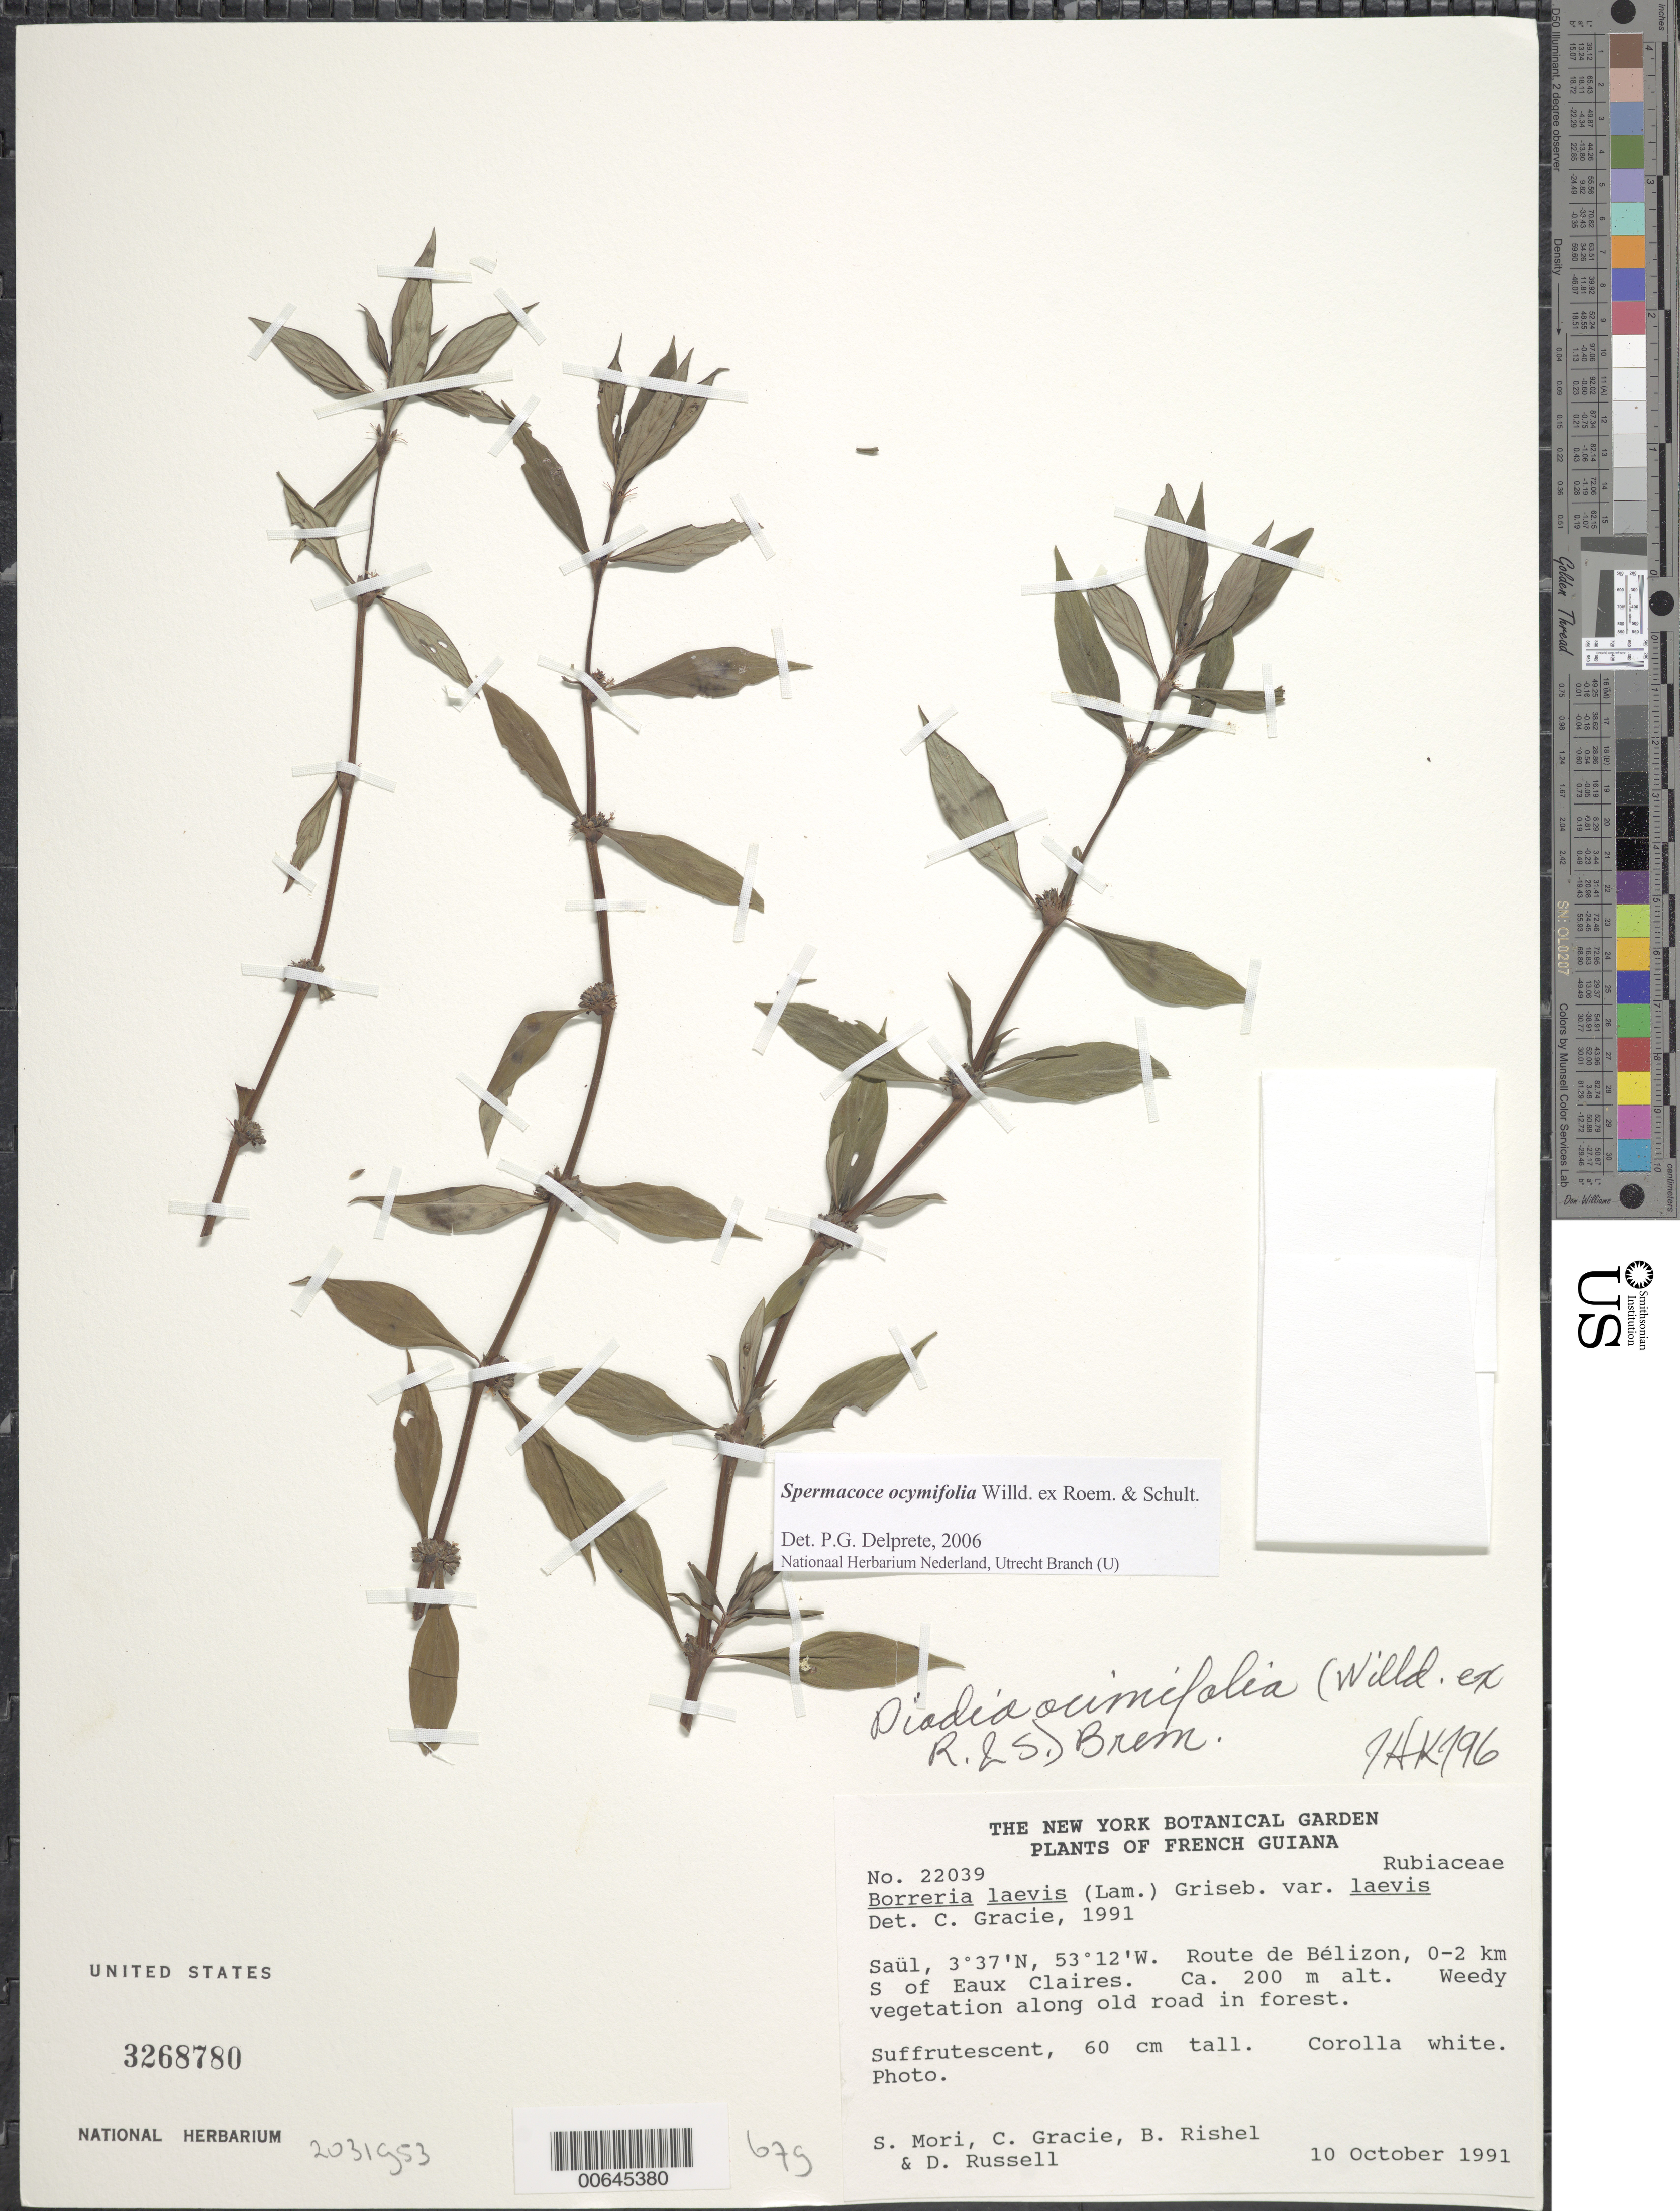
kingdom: Plantae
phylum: Tracheophyta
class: Magnoliopsida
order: Gentianales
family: Rubiaceae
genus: Spermacoce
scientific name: Spermacoce ocymifolia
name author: Willd. ex Roem. & Schult.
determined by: Delprete, P. G., Herb. de Guyane Cay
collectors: S. Mori, C. A. Gracie, J. Lazzaroni, B. Rishel, D. Russell & F. Wright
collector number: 22039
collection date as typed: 10-Oct-91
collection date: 1991-10-10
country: French Guiana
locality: Saül, Route de Bélizon, 0-2 km south of Eaux Claires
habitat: Weedy vegetation along old road in forest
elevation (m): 200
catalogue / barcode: US 3268780